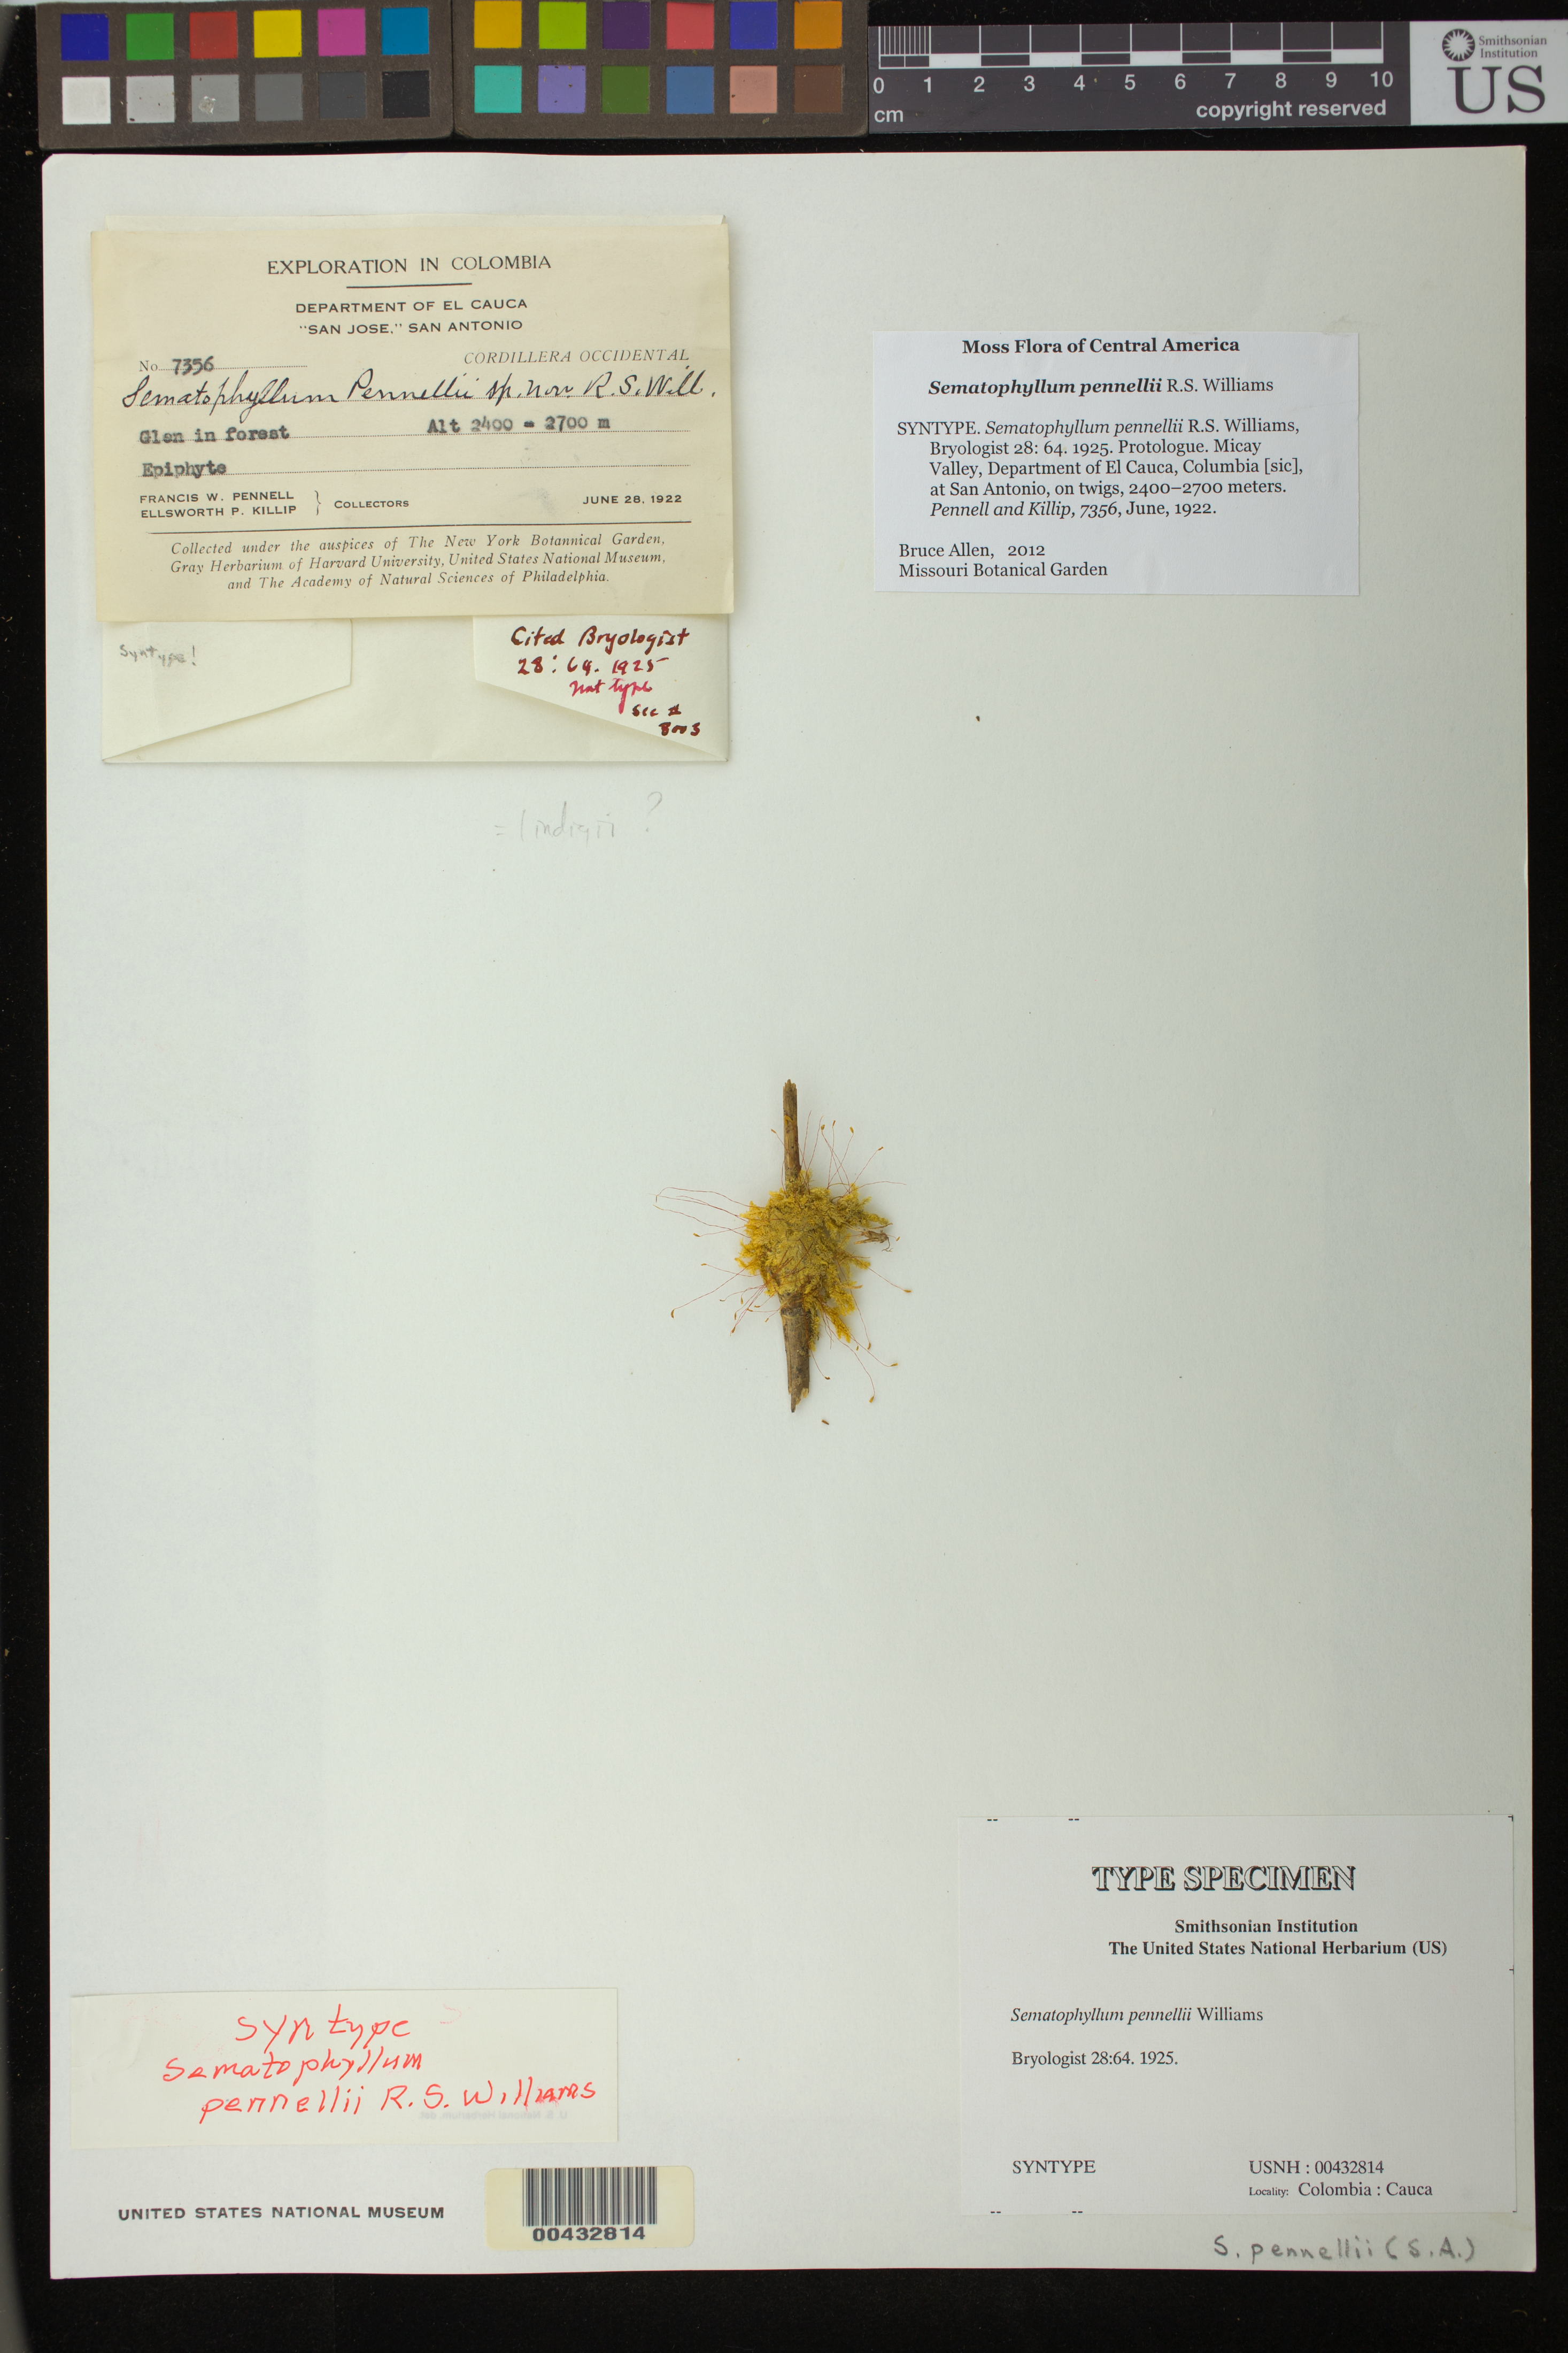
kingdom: Plantae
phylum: Bryophyta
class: Bryopsida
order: Hypnales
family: Sematophyllaceae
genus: Sematophyllum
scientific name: Sematophyllum pennellii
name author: R.S. Williams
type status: Syntype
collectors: F. W. Pennell & E. P. Killip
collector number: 7356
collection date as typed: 28 Jun 1922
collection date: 1922-06-28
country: Colombia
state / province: Cauca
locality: San Jose, San Antonia, Cordillera Occidental.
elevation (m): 2400